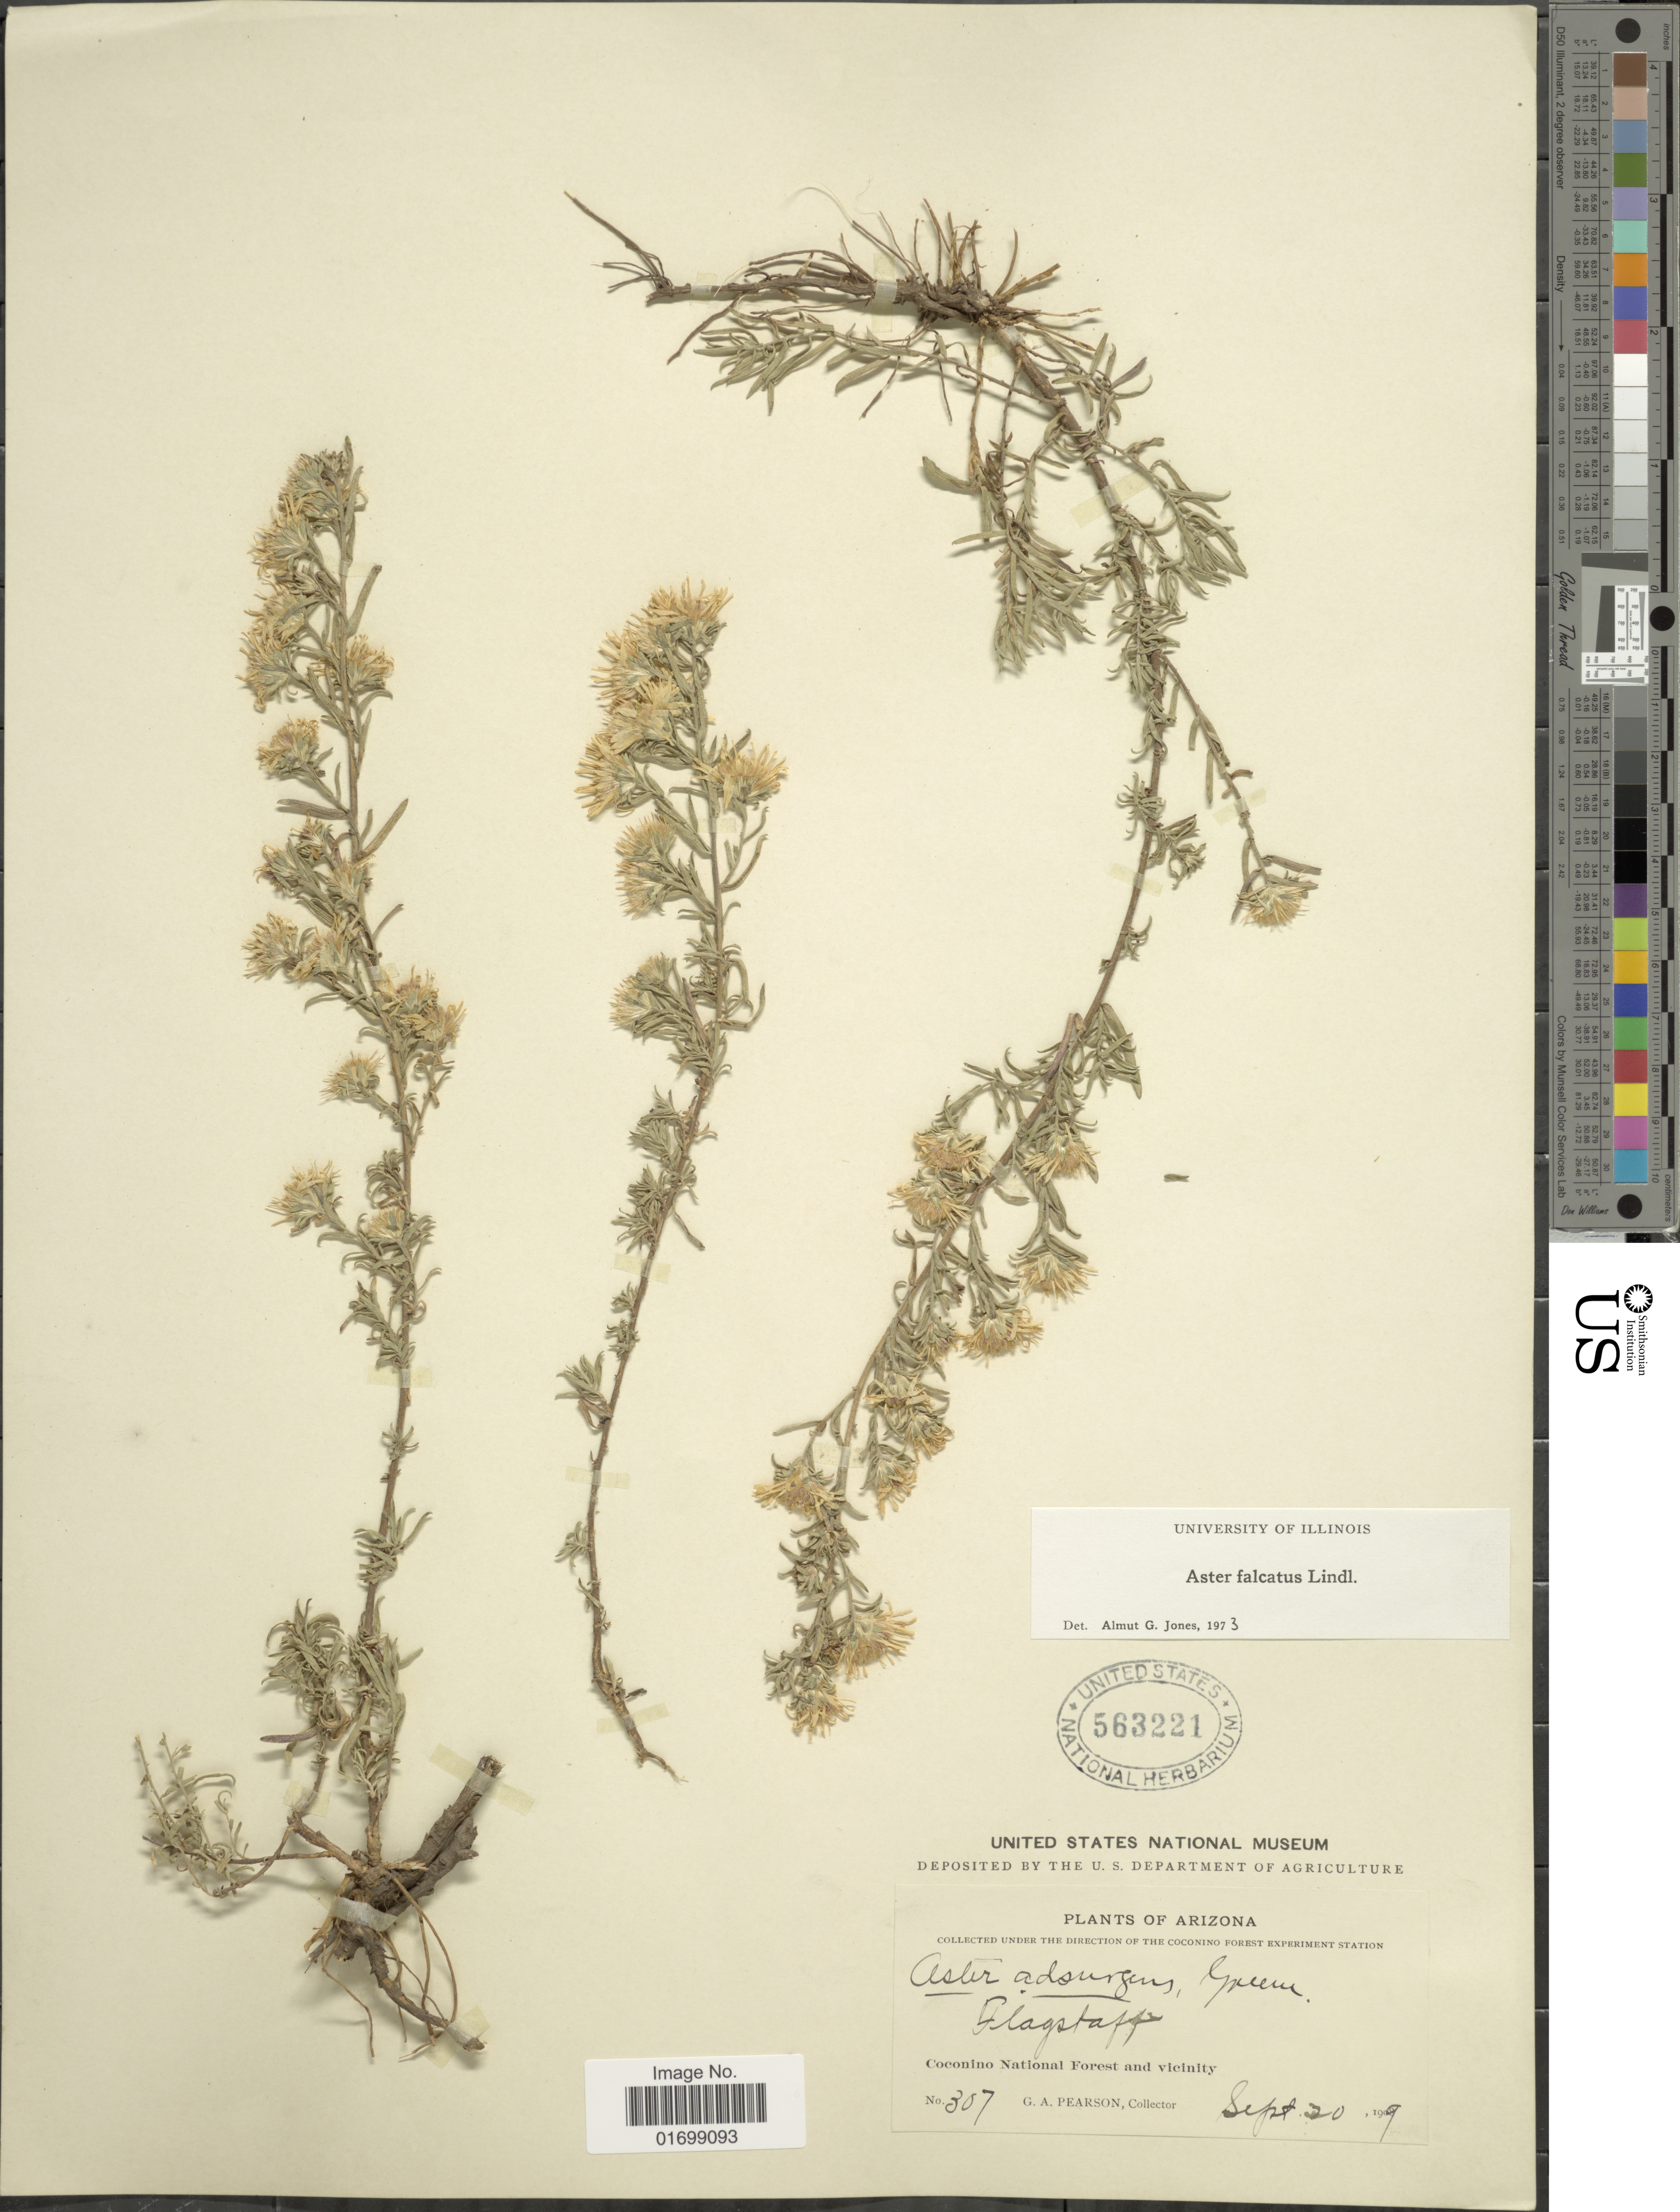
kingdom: Plantae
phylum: Tracheophyta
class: Magnoliopsida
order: Asterales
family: Asteraceae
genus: Symphyotrichum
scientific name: Symphyotrichum falcatum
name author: (Lindl. ex Lindl.) G.L. Nesom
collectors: G. A. Pearson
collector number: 307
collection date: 1909-09-20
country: United States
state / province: Arizona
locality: Flagstaff, Coconino National Forest and vicinity.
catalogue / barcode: US 563221